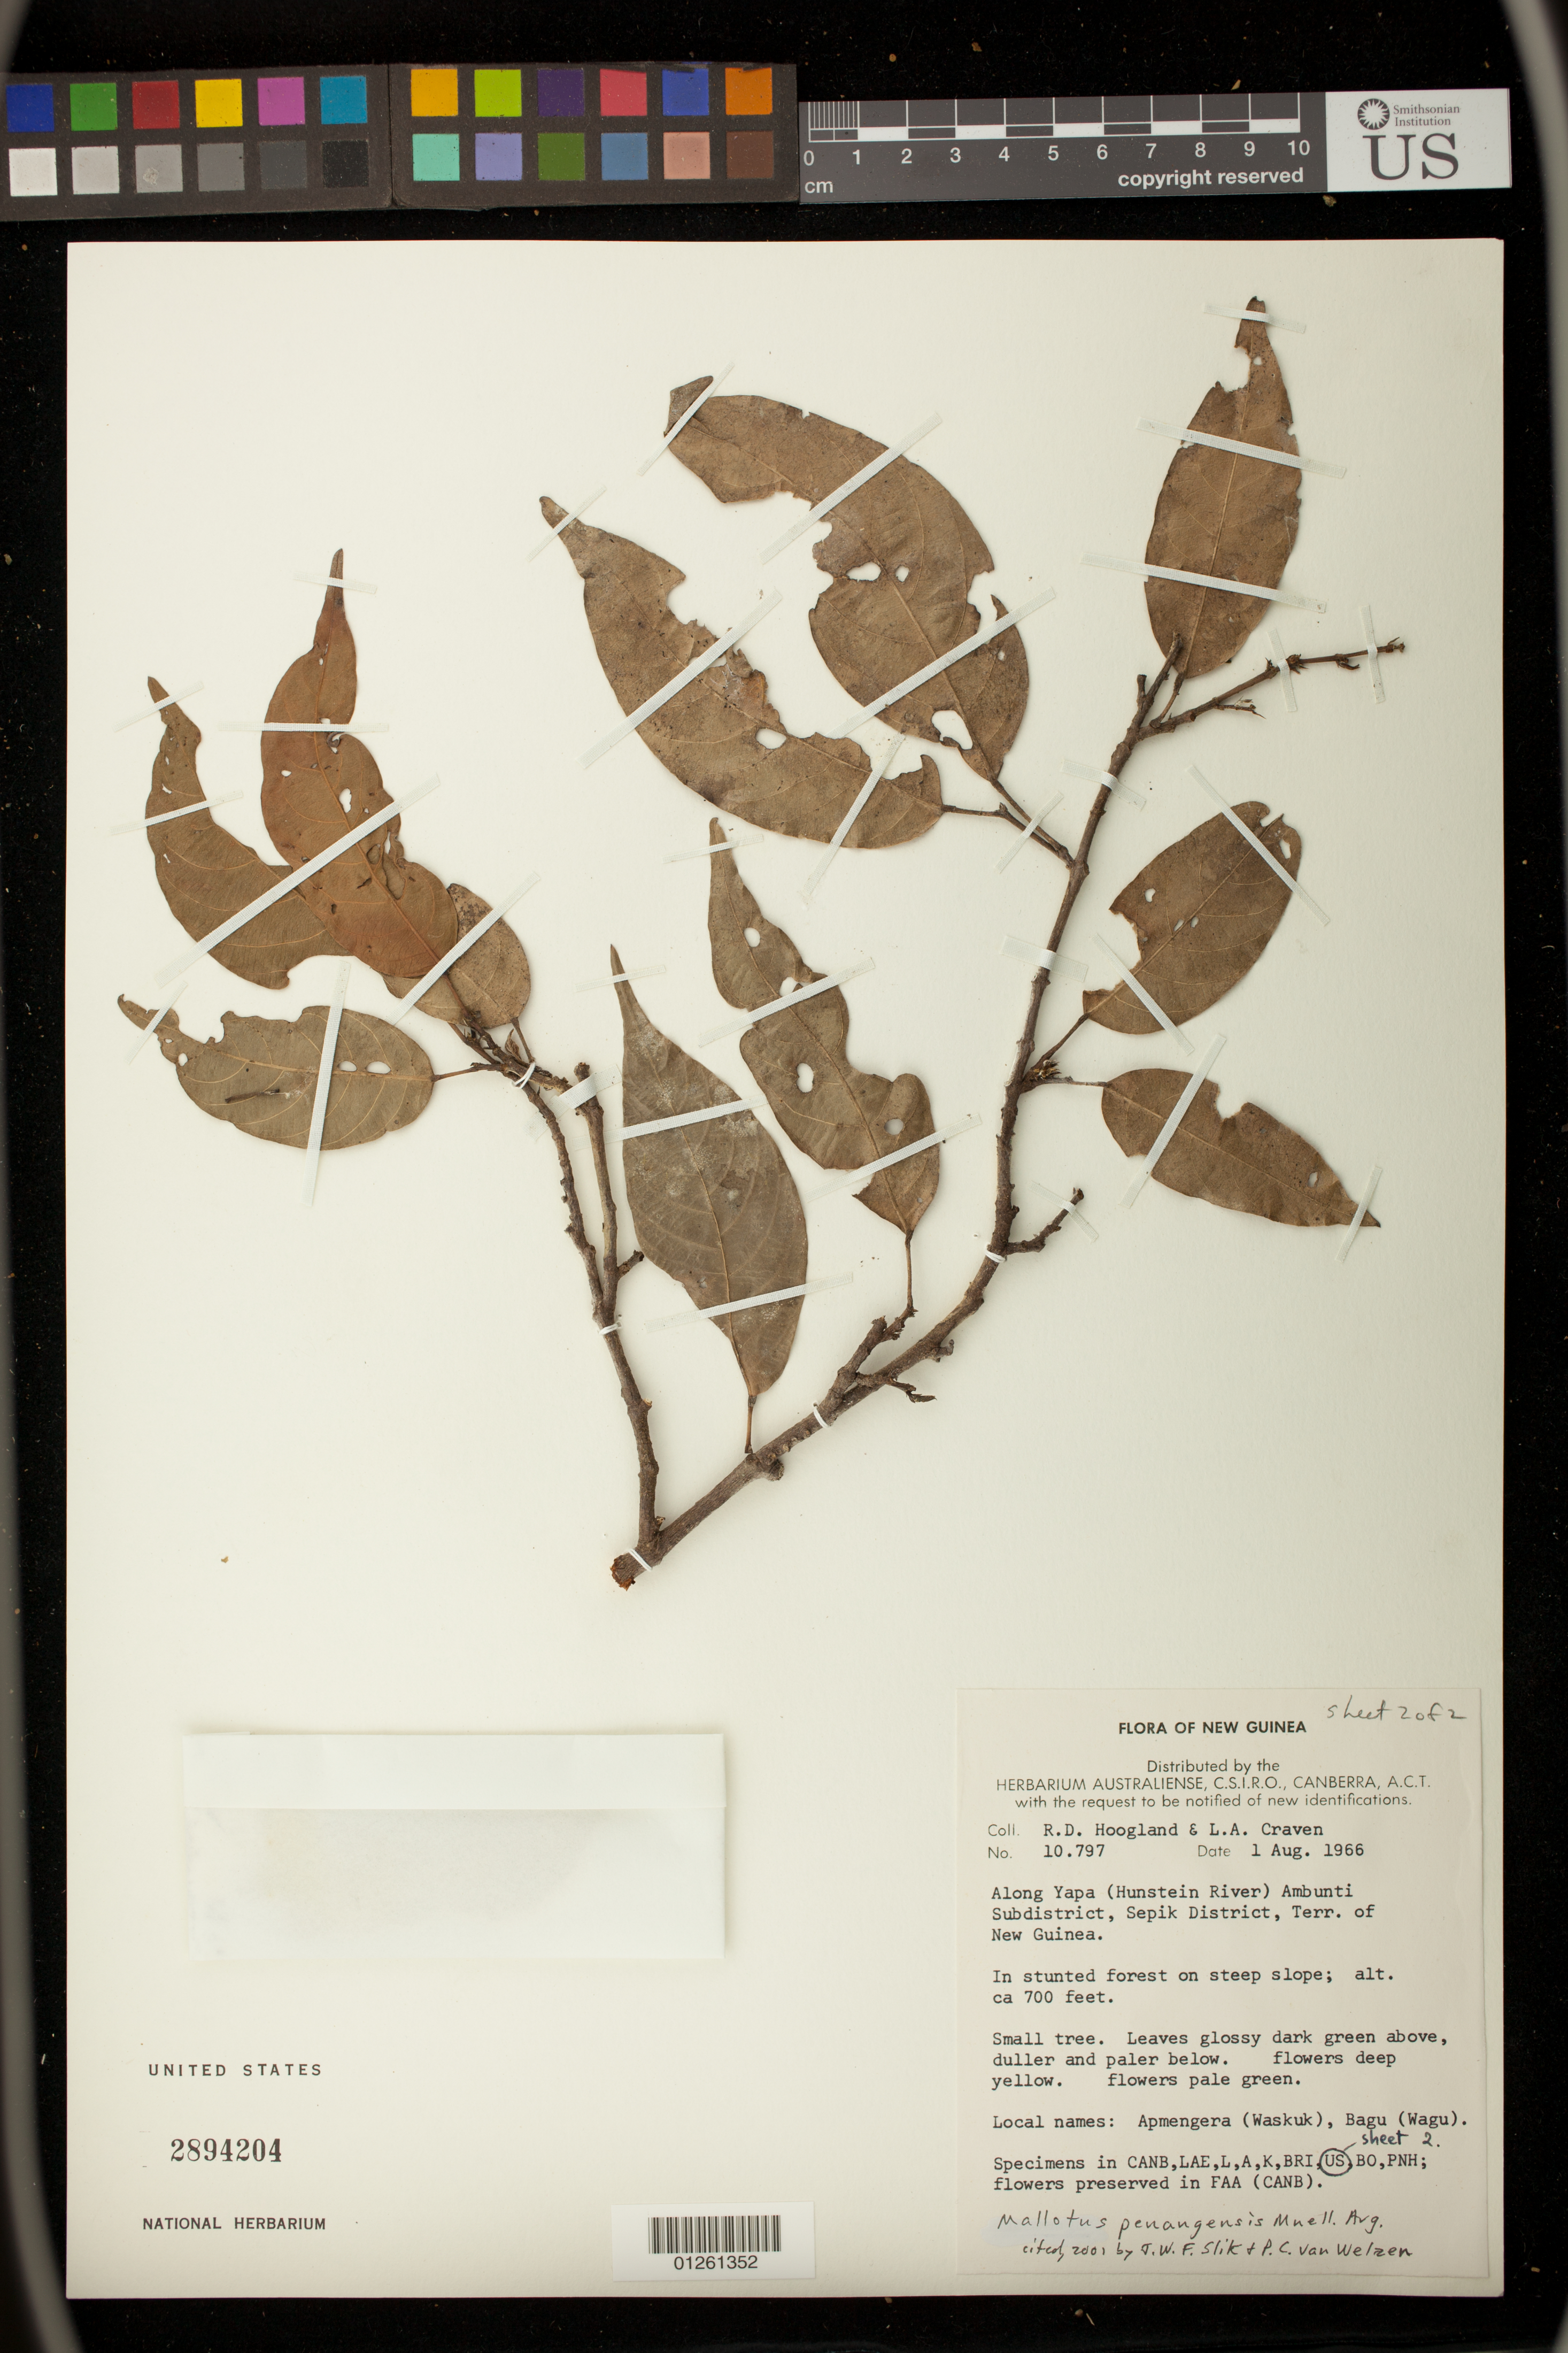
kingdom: Plantae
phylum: Tracheophyta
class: Magnoliopsida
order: Malpighiales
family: Euphorbiaceae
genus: Hancea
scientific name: Hancea penangensis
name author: (Müll. Arg.) S.E.C. Sierra et al.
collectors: R. D. Hoogland & L. A. Craven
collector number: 10.797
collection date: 1966-08-01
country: Papua New Guinea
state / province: East Sepik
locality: Along Yapa (Huntstein River) Ambunti Subdistrit, Sepik District, Terr. of New Guinea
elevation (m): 213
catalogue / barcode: US 2894204